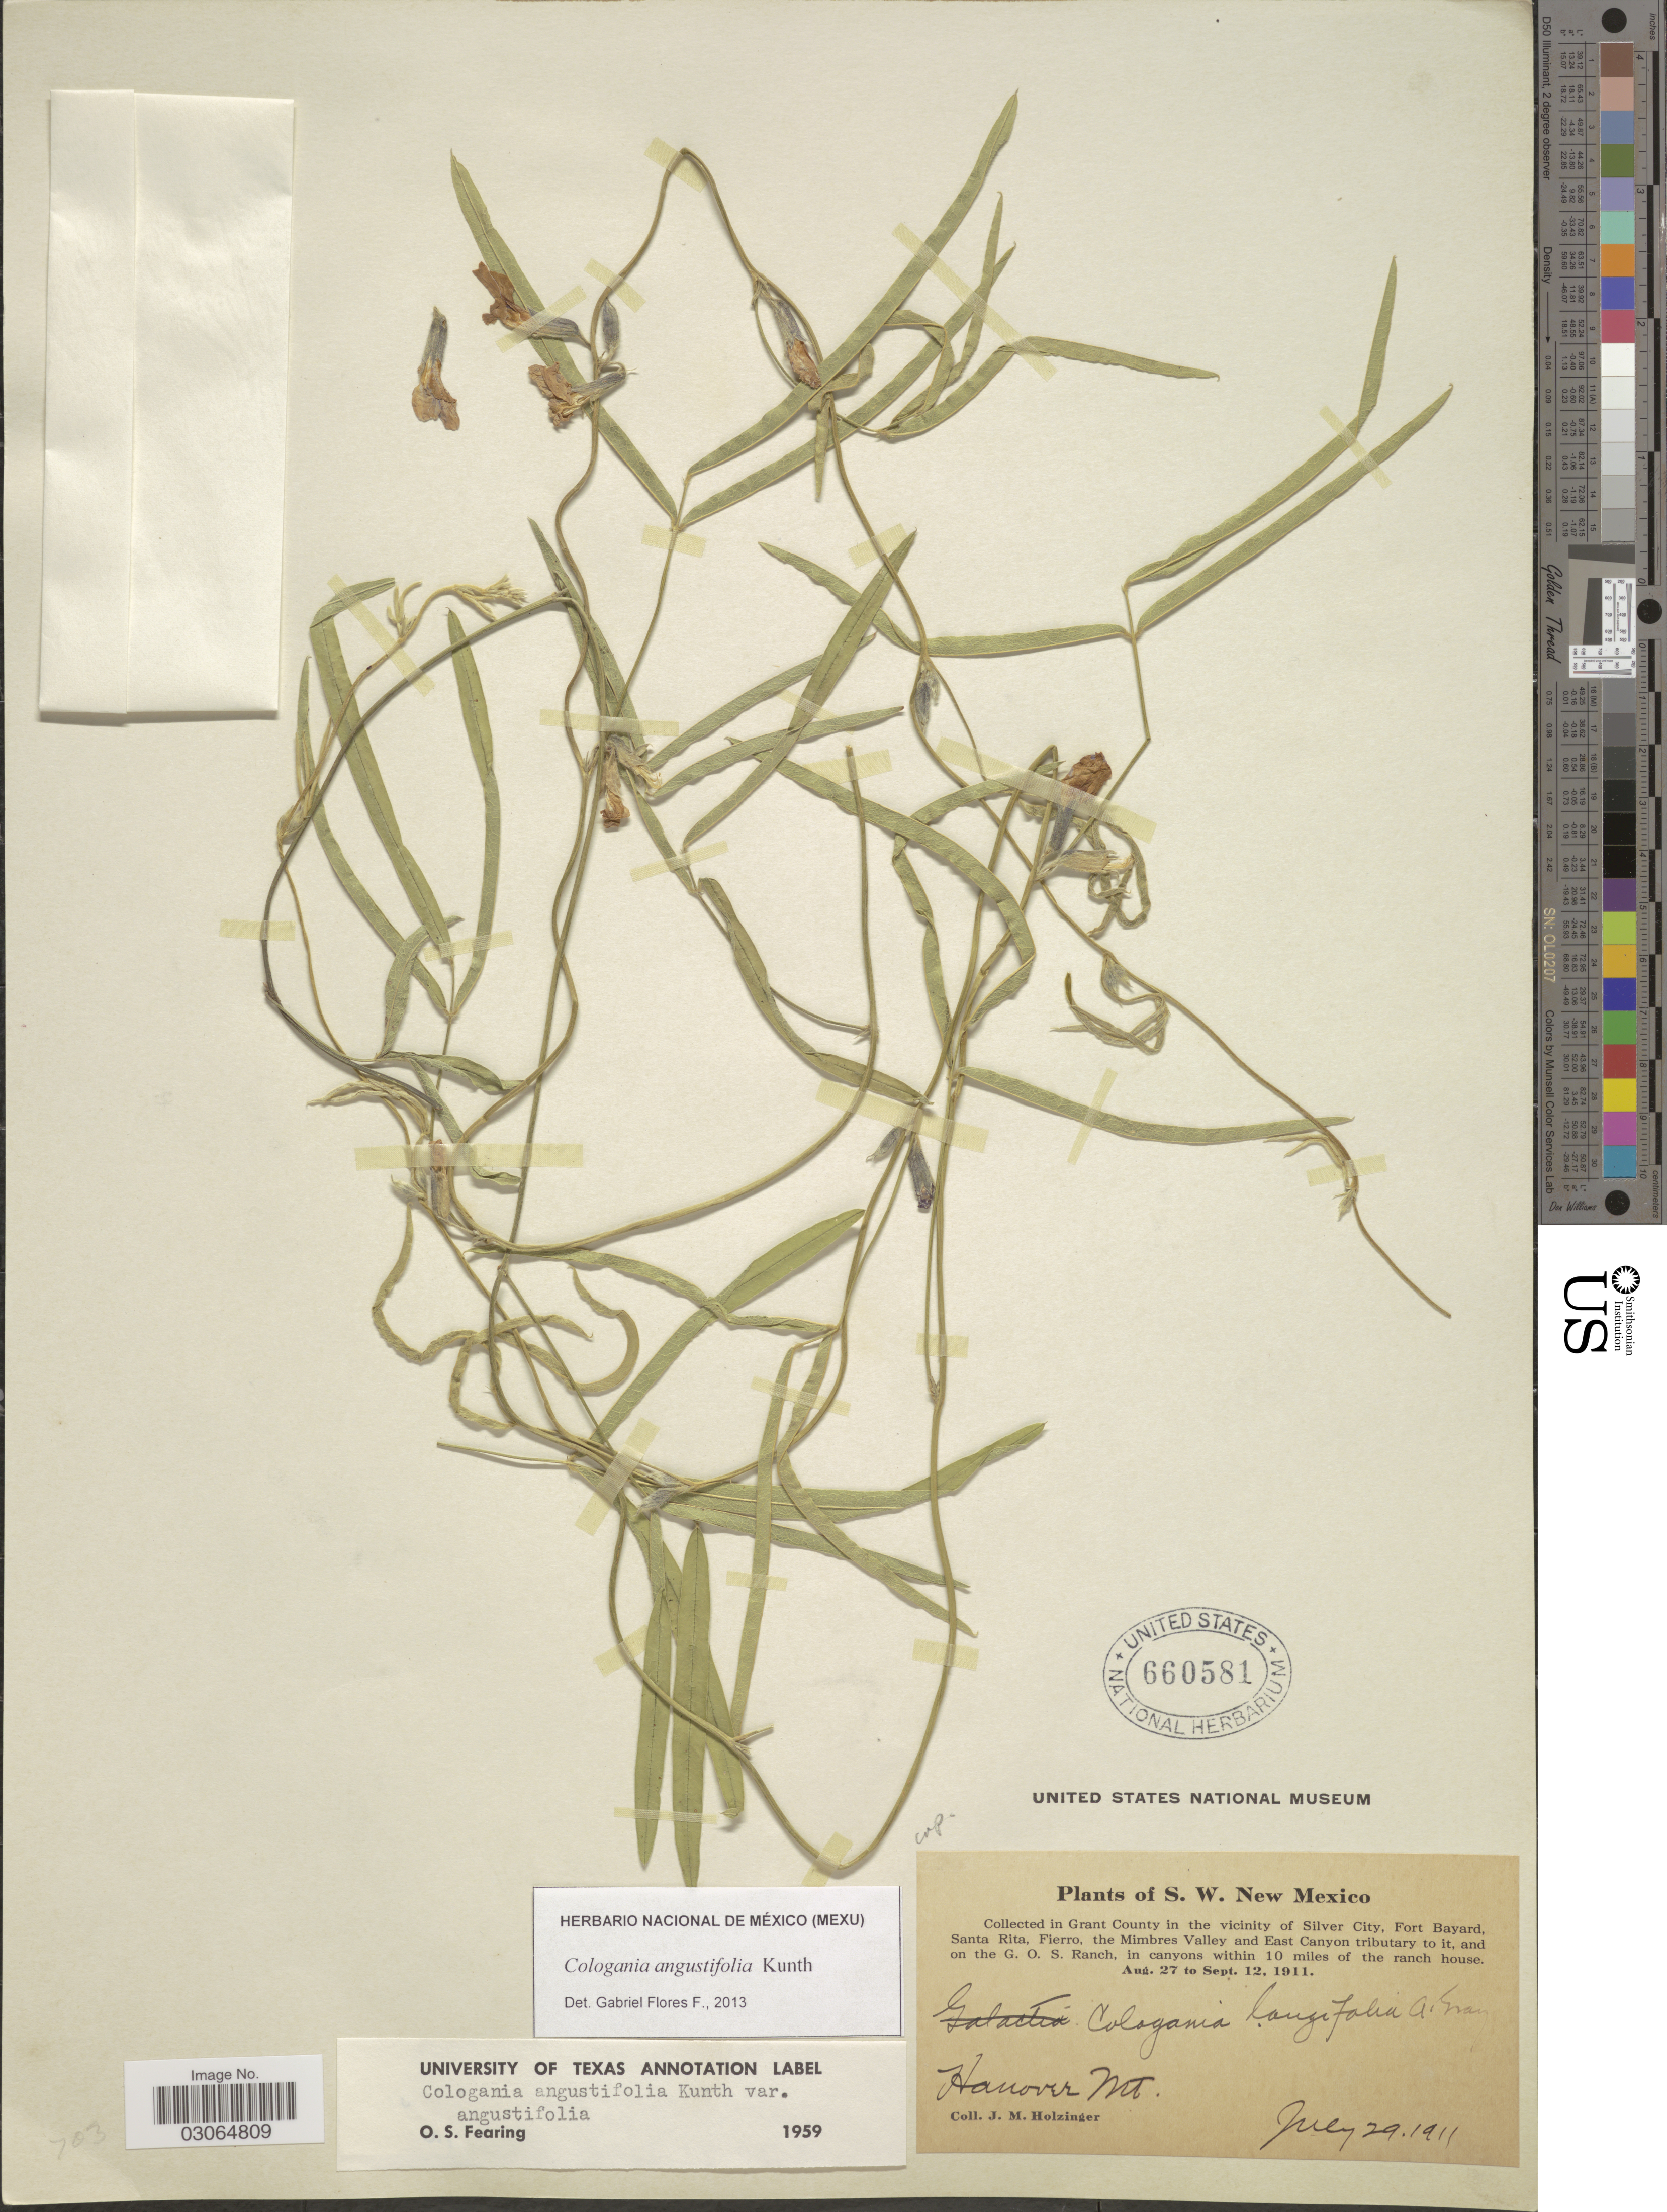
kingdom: Plantae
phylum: Tracheophyta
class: Magnoliopsida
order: Fabales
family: Fabaceae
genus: Cologania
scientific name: Cologania angustifolia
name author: Kunth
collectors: J. M. Holzinger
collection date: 1911-07-29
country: United States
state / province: New Mexico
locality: S. W. New Mexico. In Grant County in the vicinity of Silver City, Fort Bayard, Santa Rita, Fierro, the Mimbres Valley and East Canyon tributary to it, and on the G. O. S. Ranch, in canyons within 10 miles of the ranch house. Hanover Mt.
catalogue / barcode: US 660581